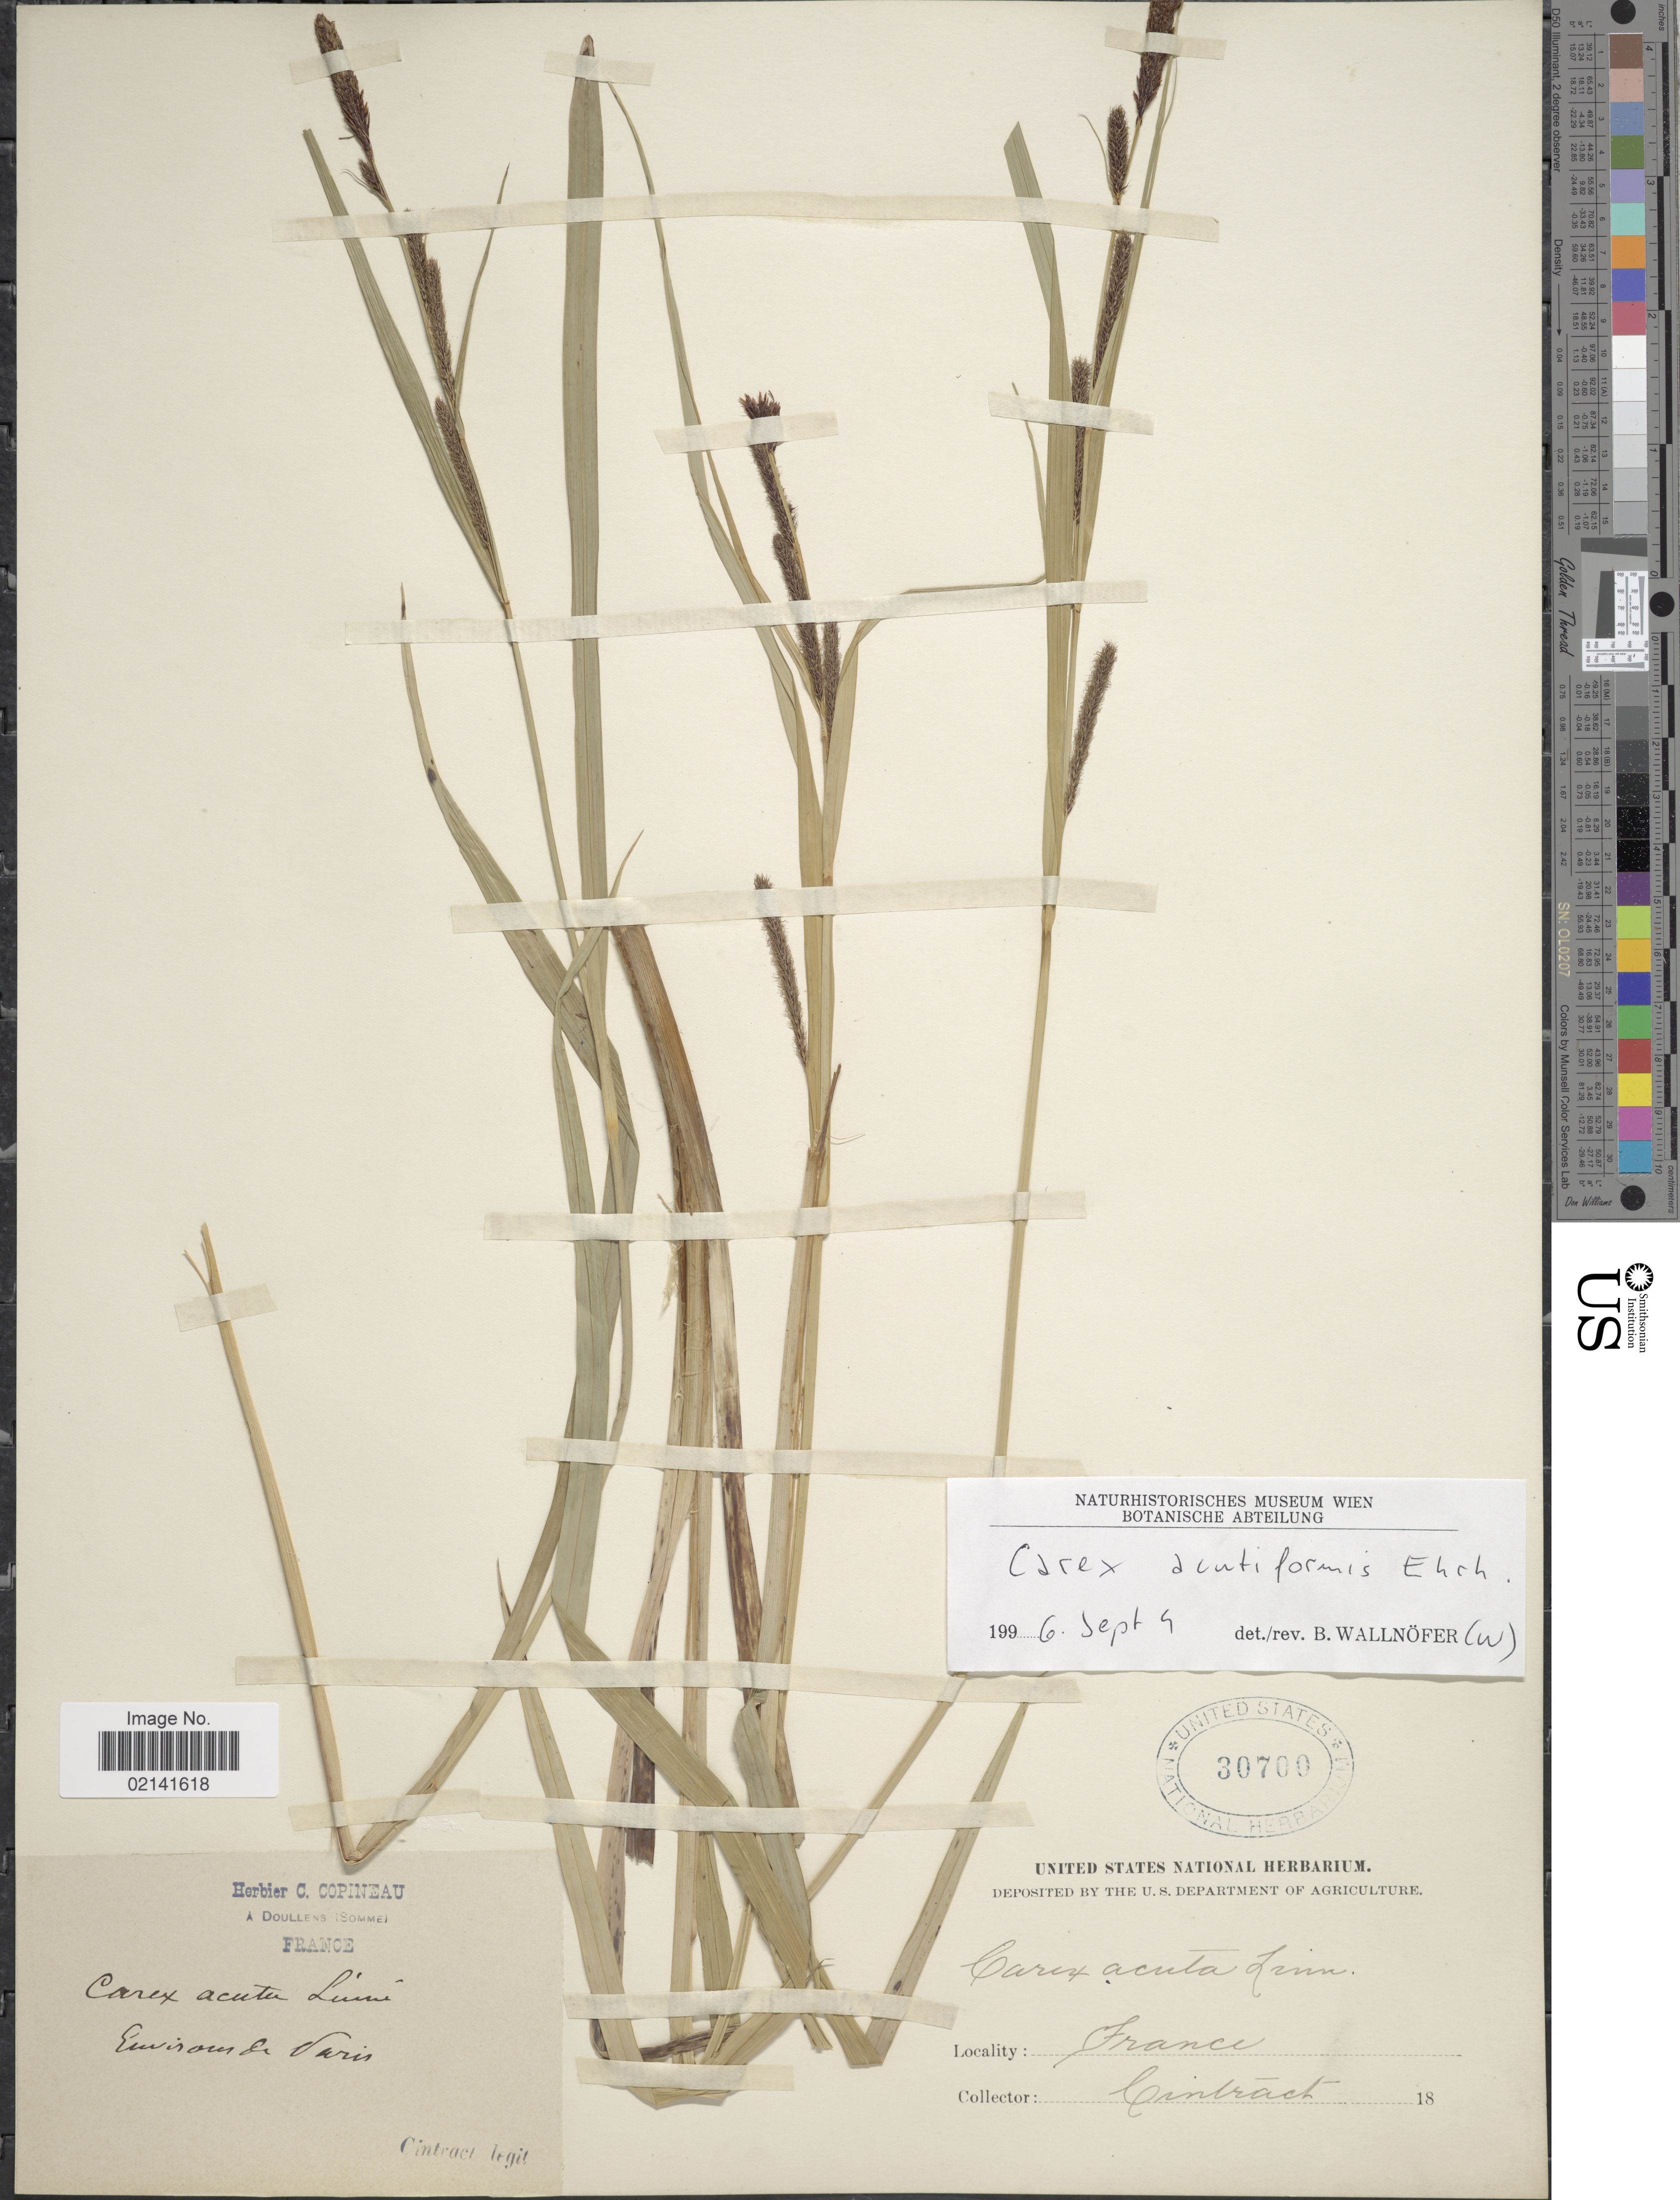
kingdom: Plantae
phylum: Tracheophyta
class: Liliopsida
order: Poales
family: Cyperaceae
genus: Carex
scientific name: Carex acutiformis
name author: Ehrh.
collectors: Cintract, --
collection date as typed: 18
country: France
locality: Environs de Paris.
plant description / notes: Corrected "Environs de Varis" to "Environs de Paris."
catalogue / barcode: US 30700